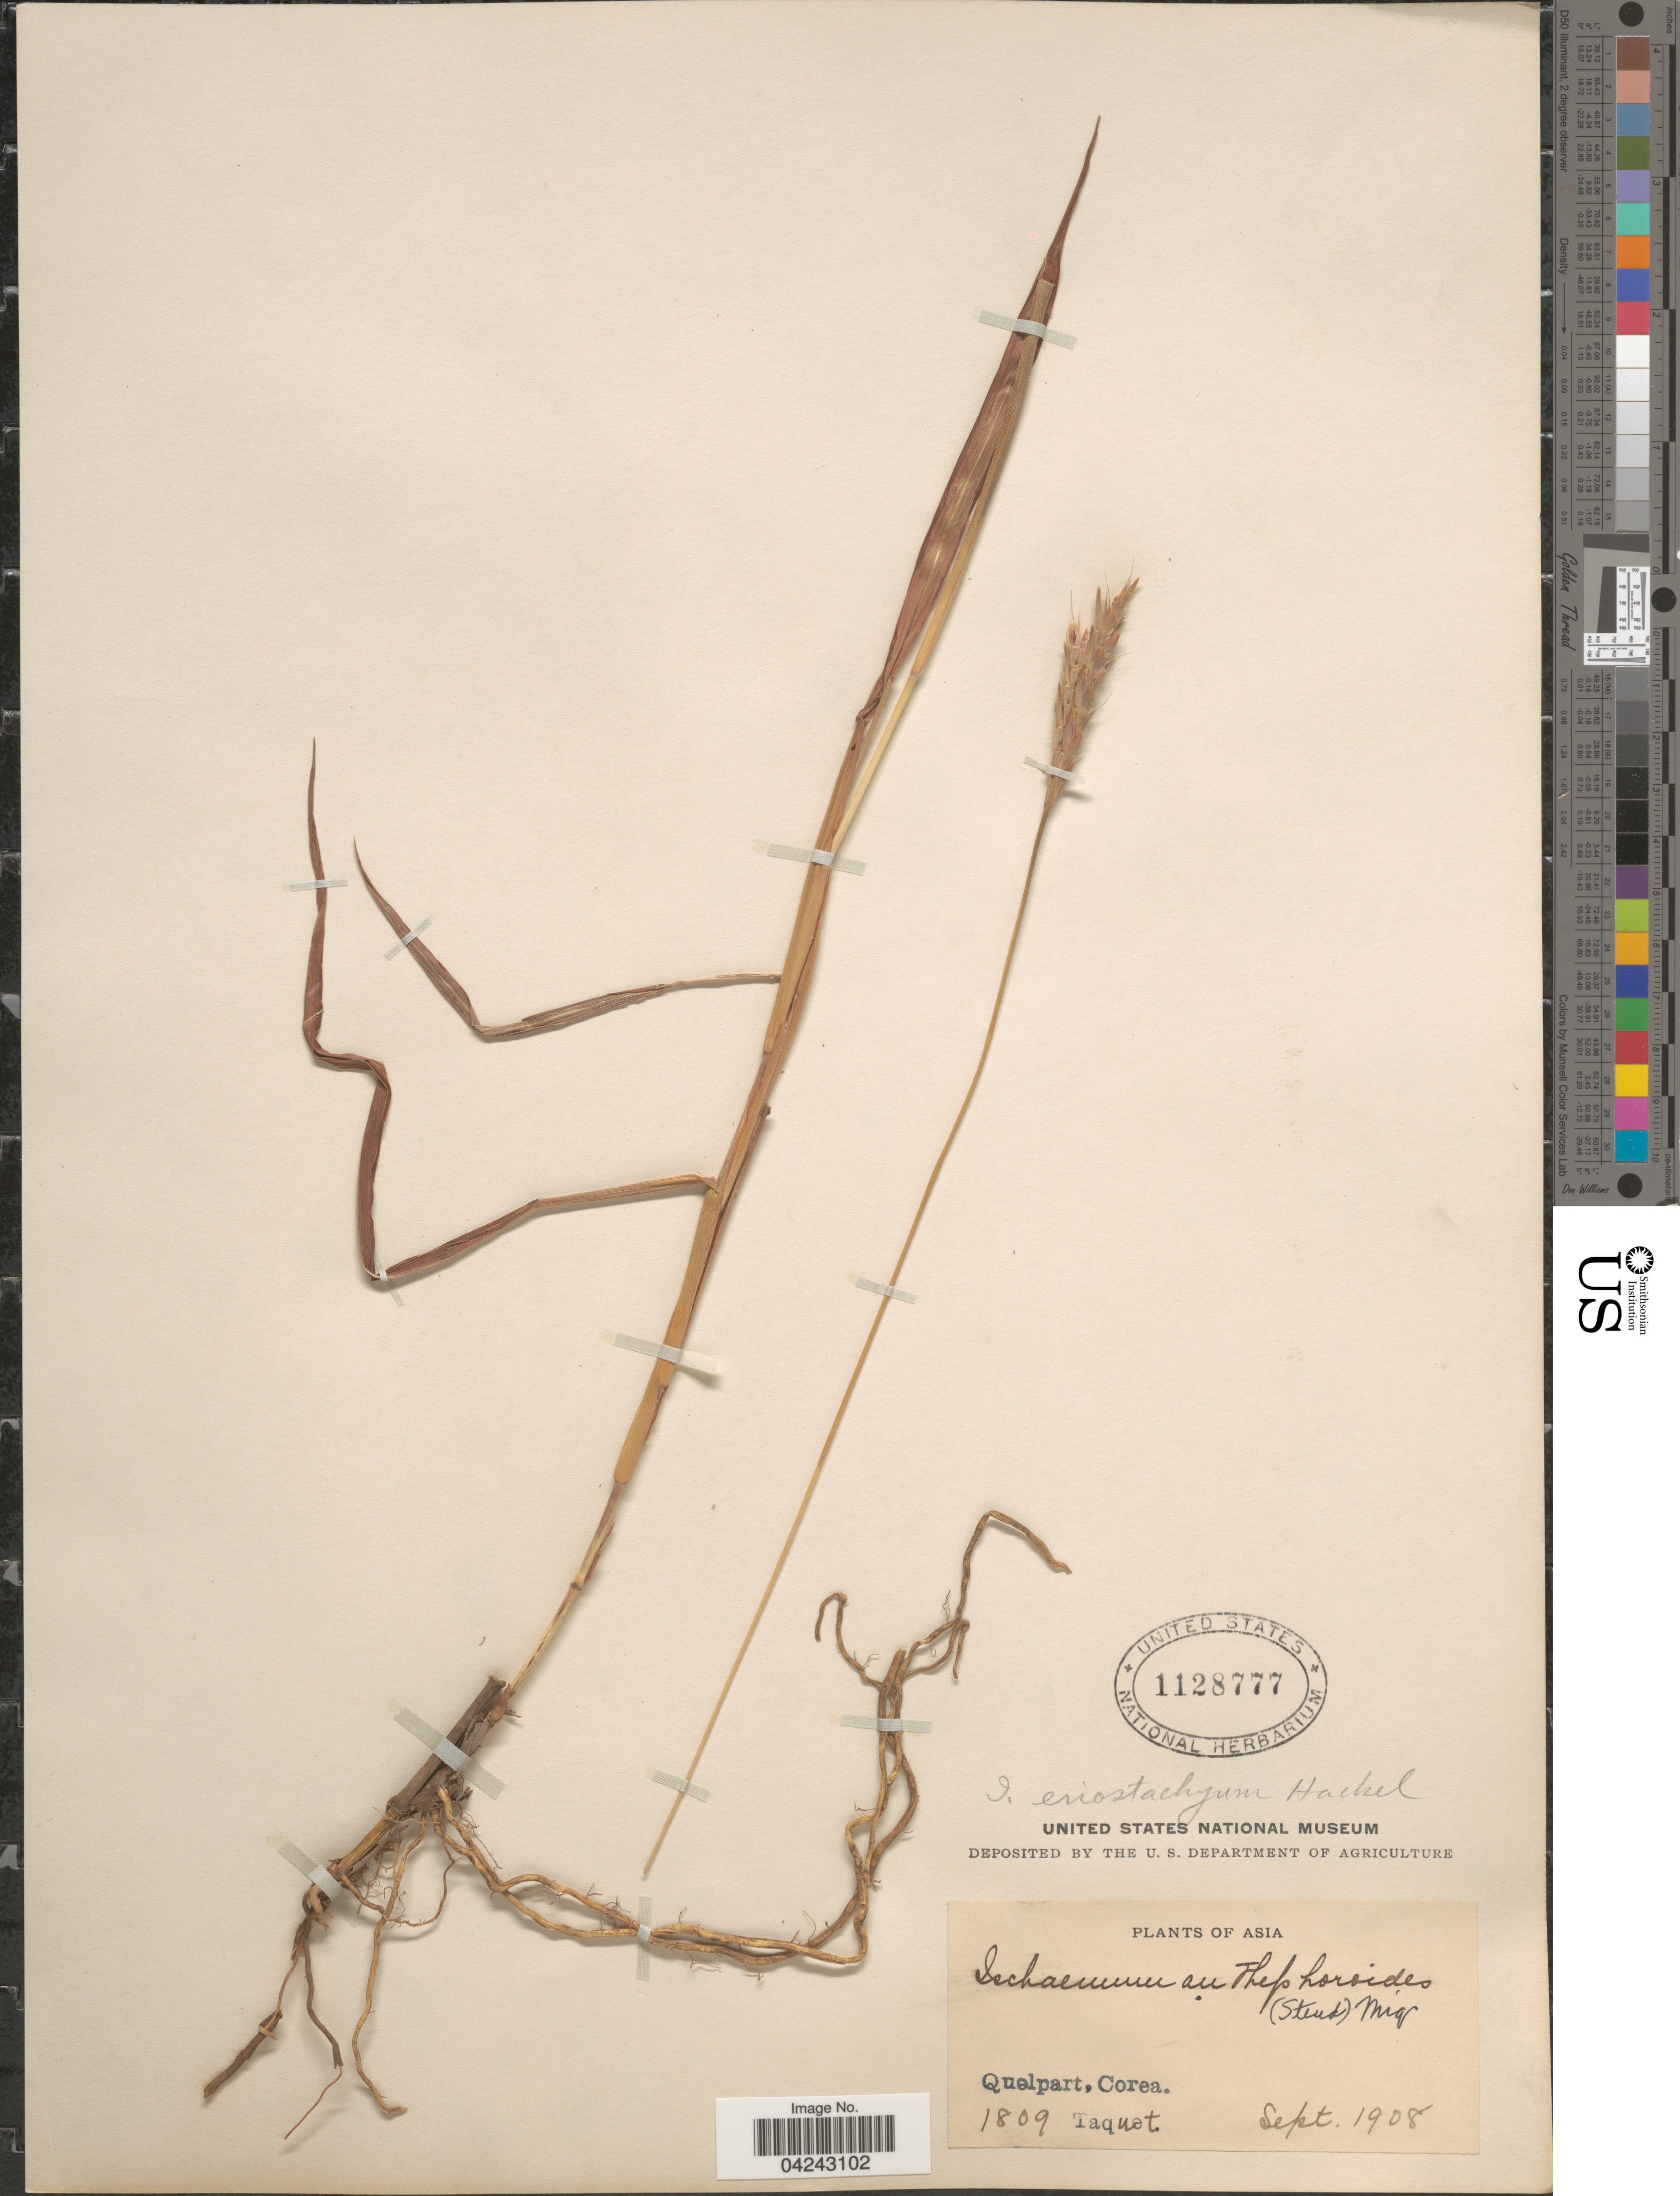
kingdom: Plantae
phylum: Tracheophyta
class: Liliopsida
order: Poales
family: Poaceae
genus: Ischaemum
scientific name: Ischaemum anthephoroides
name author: (Steud.) Miq.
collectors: Taquet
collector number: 1809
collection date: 1908-09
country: South Korea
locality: Asia. Quelpart, Corea.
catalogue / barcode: US 1128777